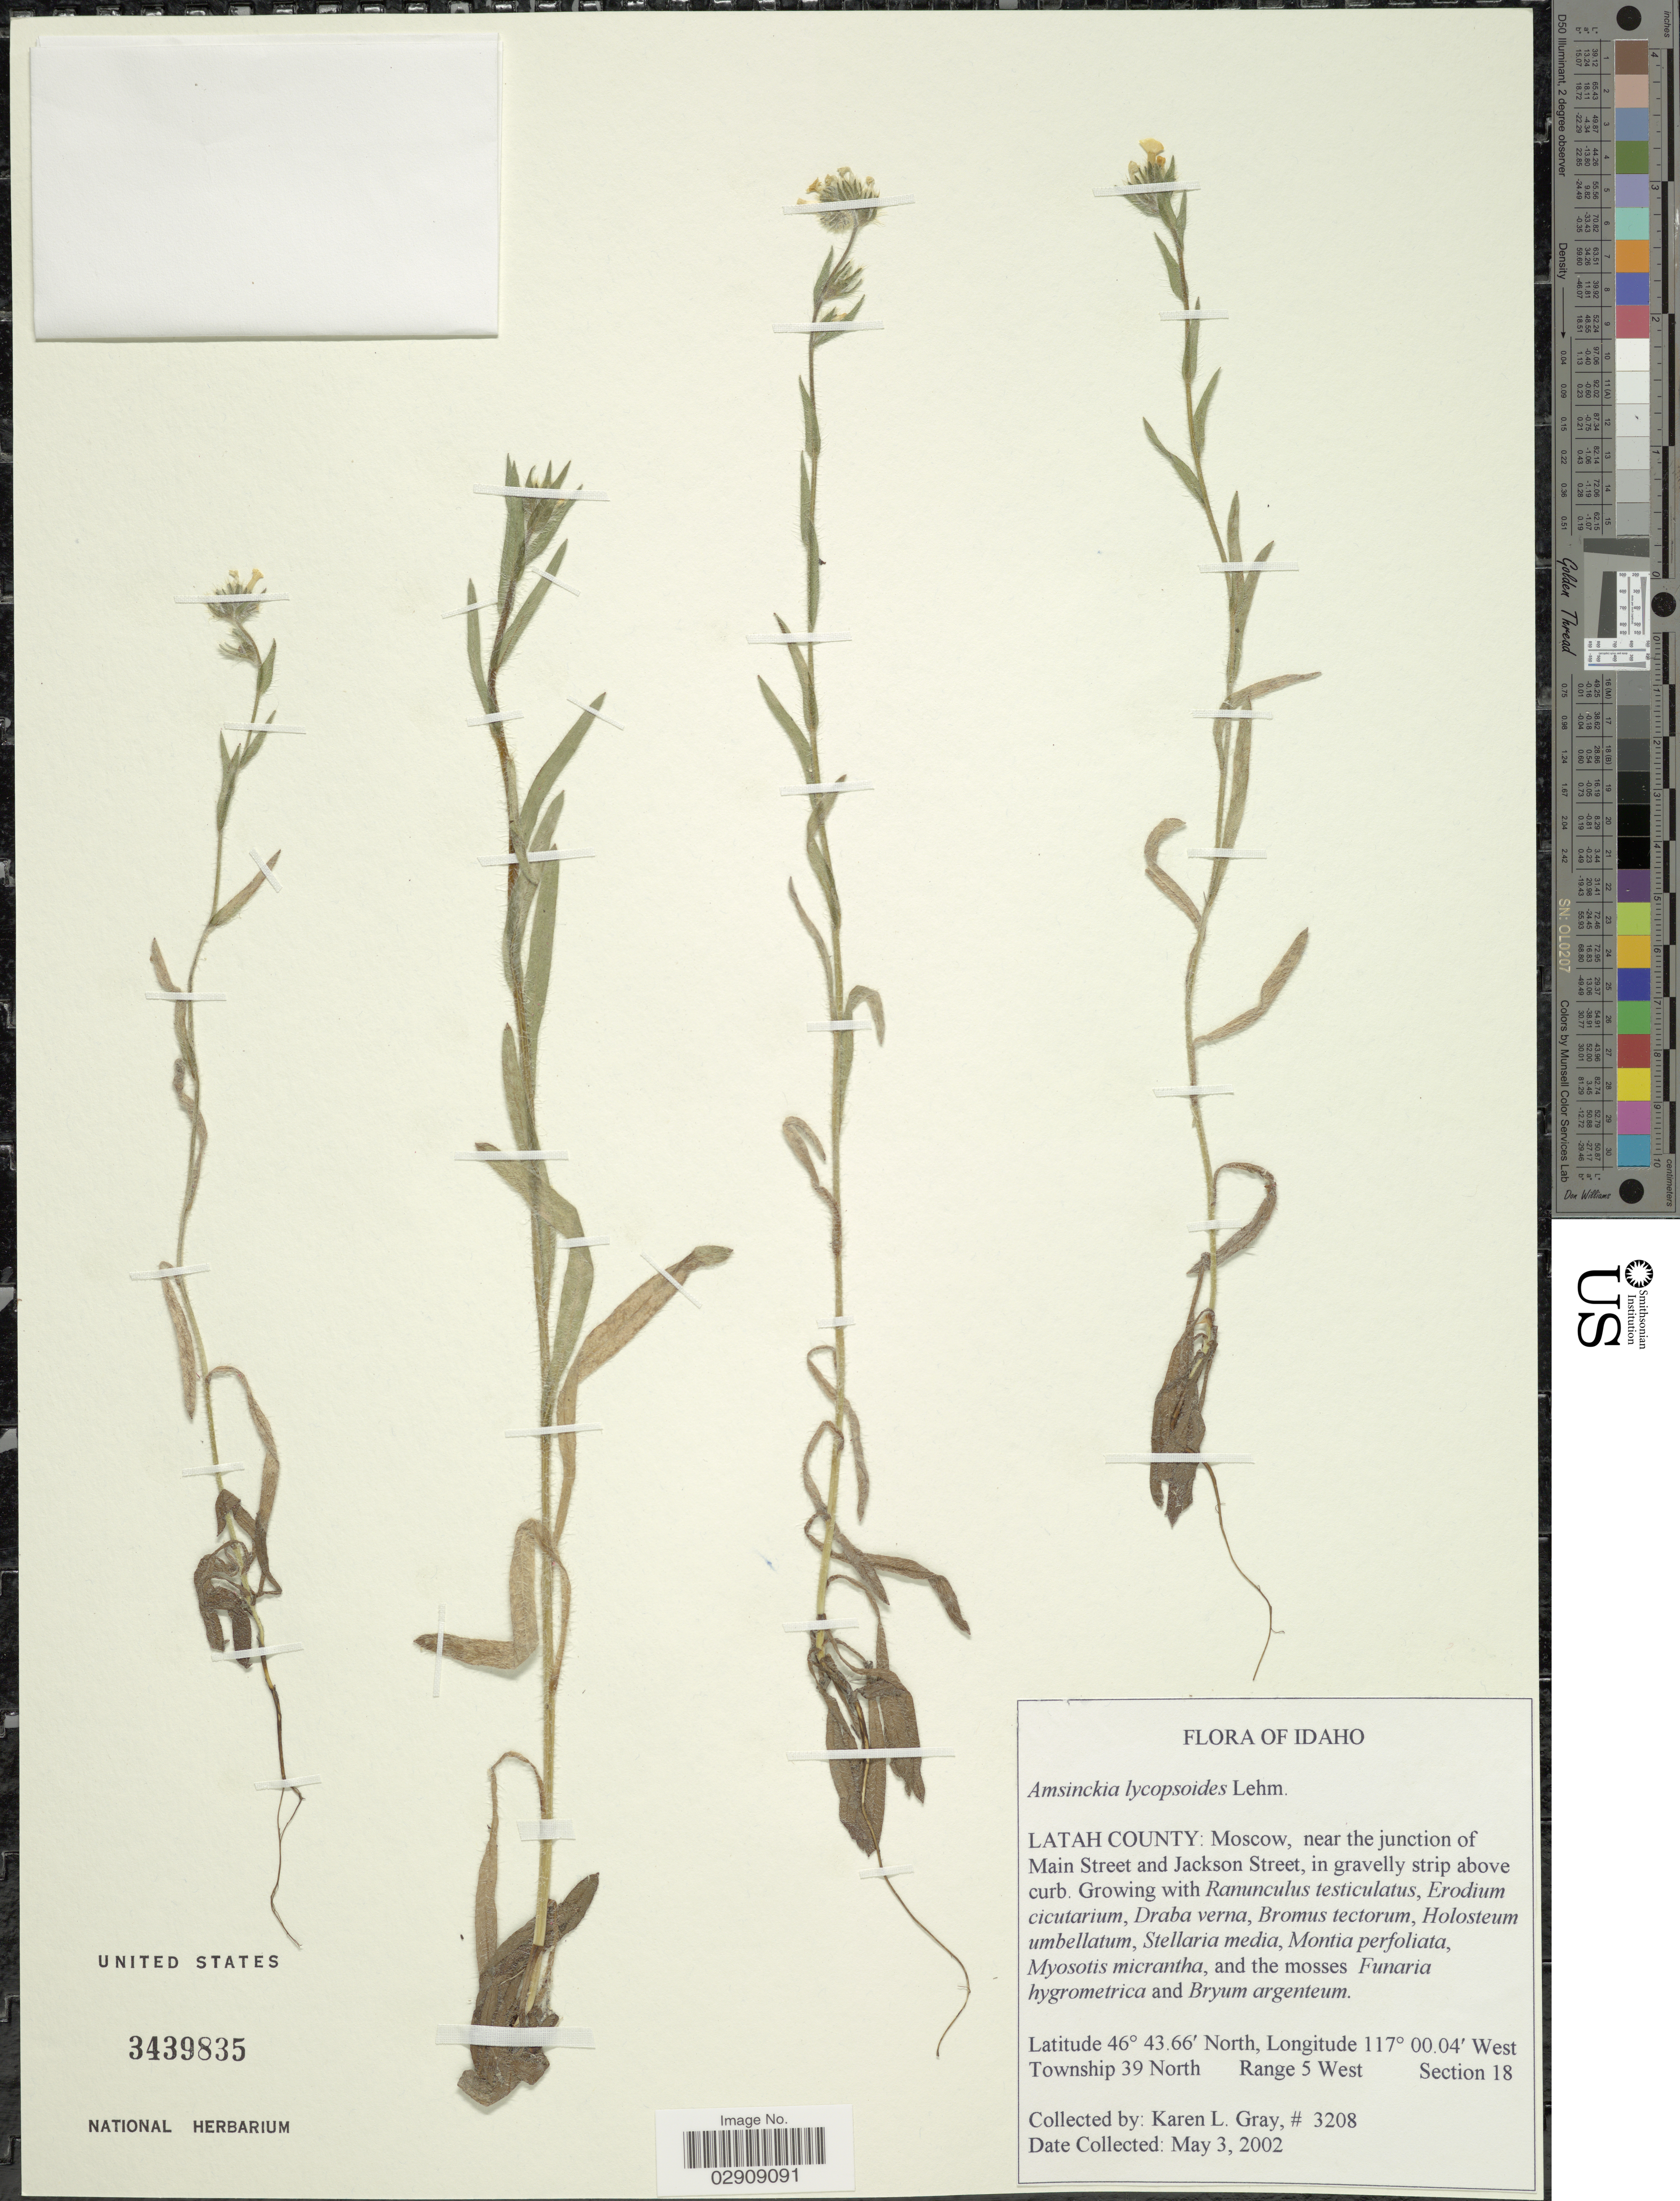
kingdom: Plantae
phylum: Tracheophyta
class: Magnoliopsida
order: Boraginales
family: Boraginaceae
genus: Amsinckia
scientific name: Amsinckia lycopsoides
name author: Lehm.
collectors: K. L. Gray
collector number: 3208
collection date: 2002-05-03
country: United States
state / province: Idaho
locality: Latah County: Moscow, near the junction of Main Street and Jackson Street, in gravelly strip above curb. Township 39 North. Range 5 West. Section 18.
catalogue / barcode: US 3439835